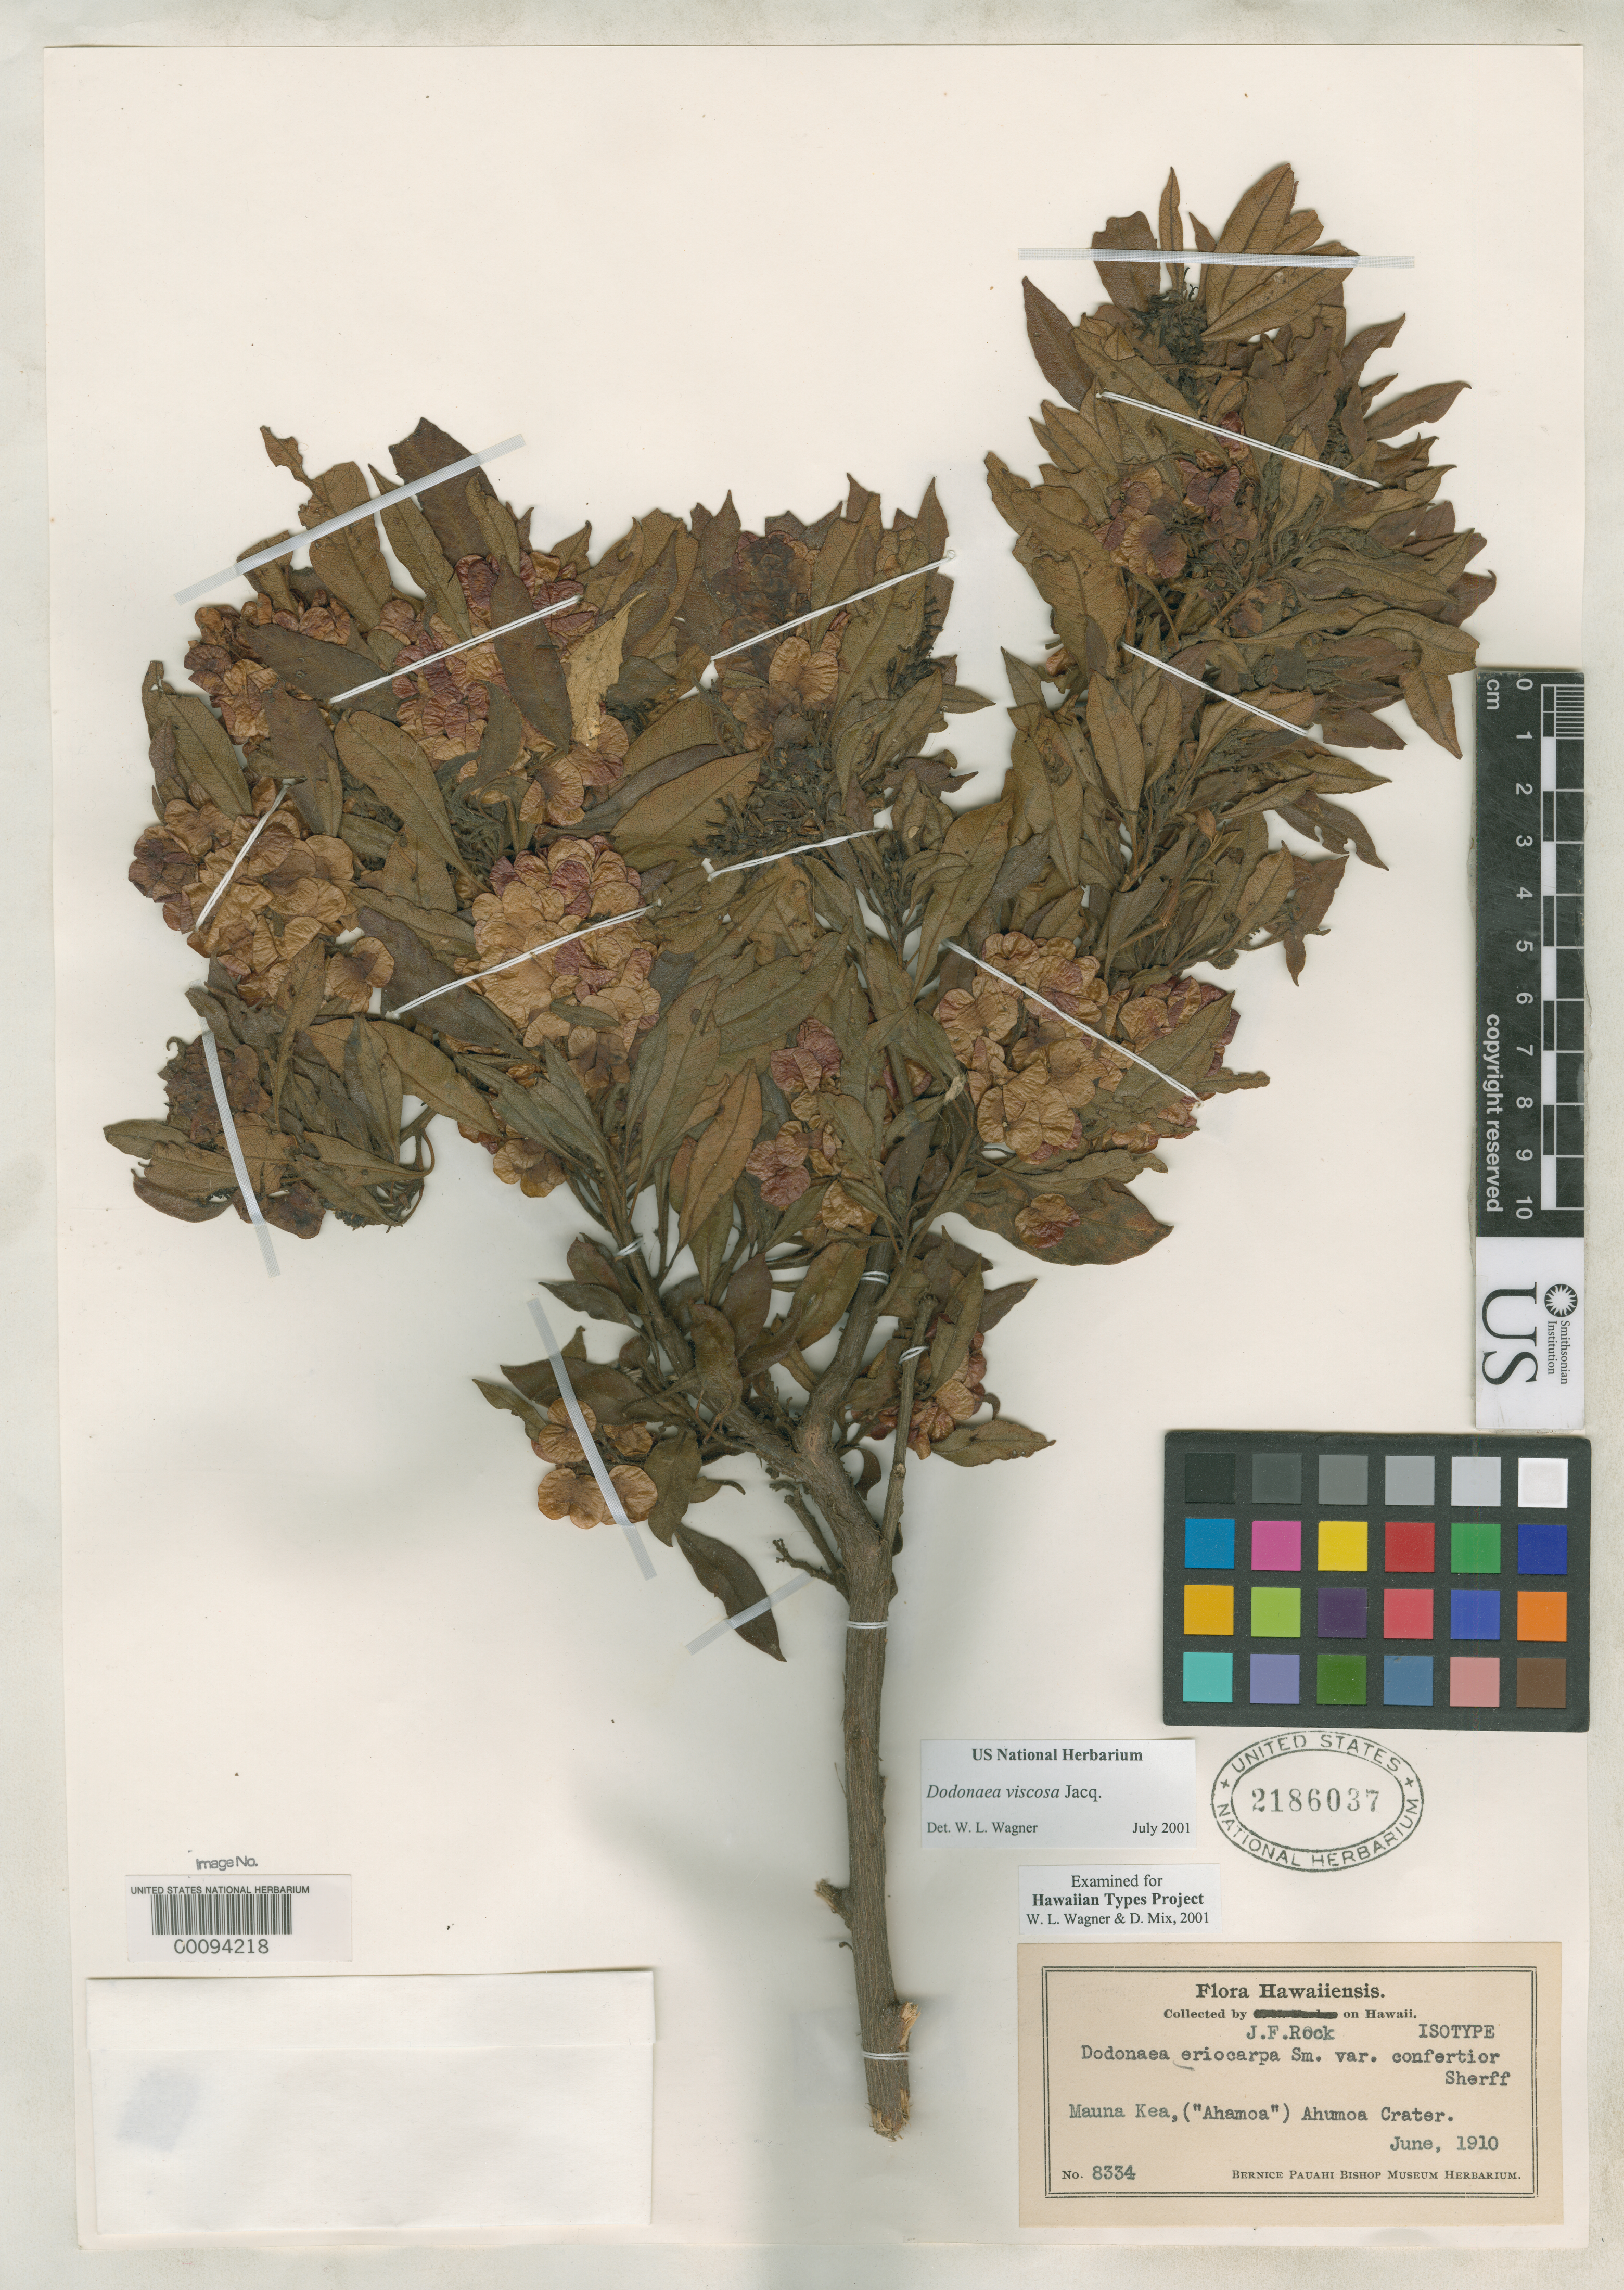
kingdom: Plantae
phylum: Tracheophyta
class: Magnoliopsida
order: Sapindales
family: Sapindaceae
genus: Dodonaea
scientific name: Dodonaea eriocarpa var. confertior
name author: Sherff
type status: Isotype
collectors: J. F. Rock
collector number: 8334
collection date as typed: Jun 1910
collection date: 1910-06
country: United States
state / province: Hawaii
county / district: Hawaii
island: Hawaii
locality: Ahamoa Crater, Mauna Kea.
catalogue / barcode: US 2186037